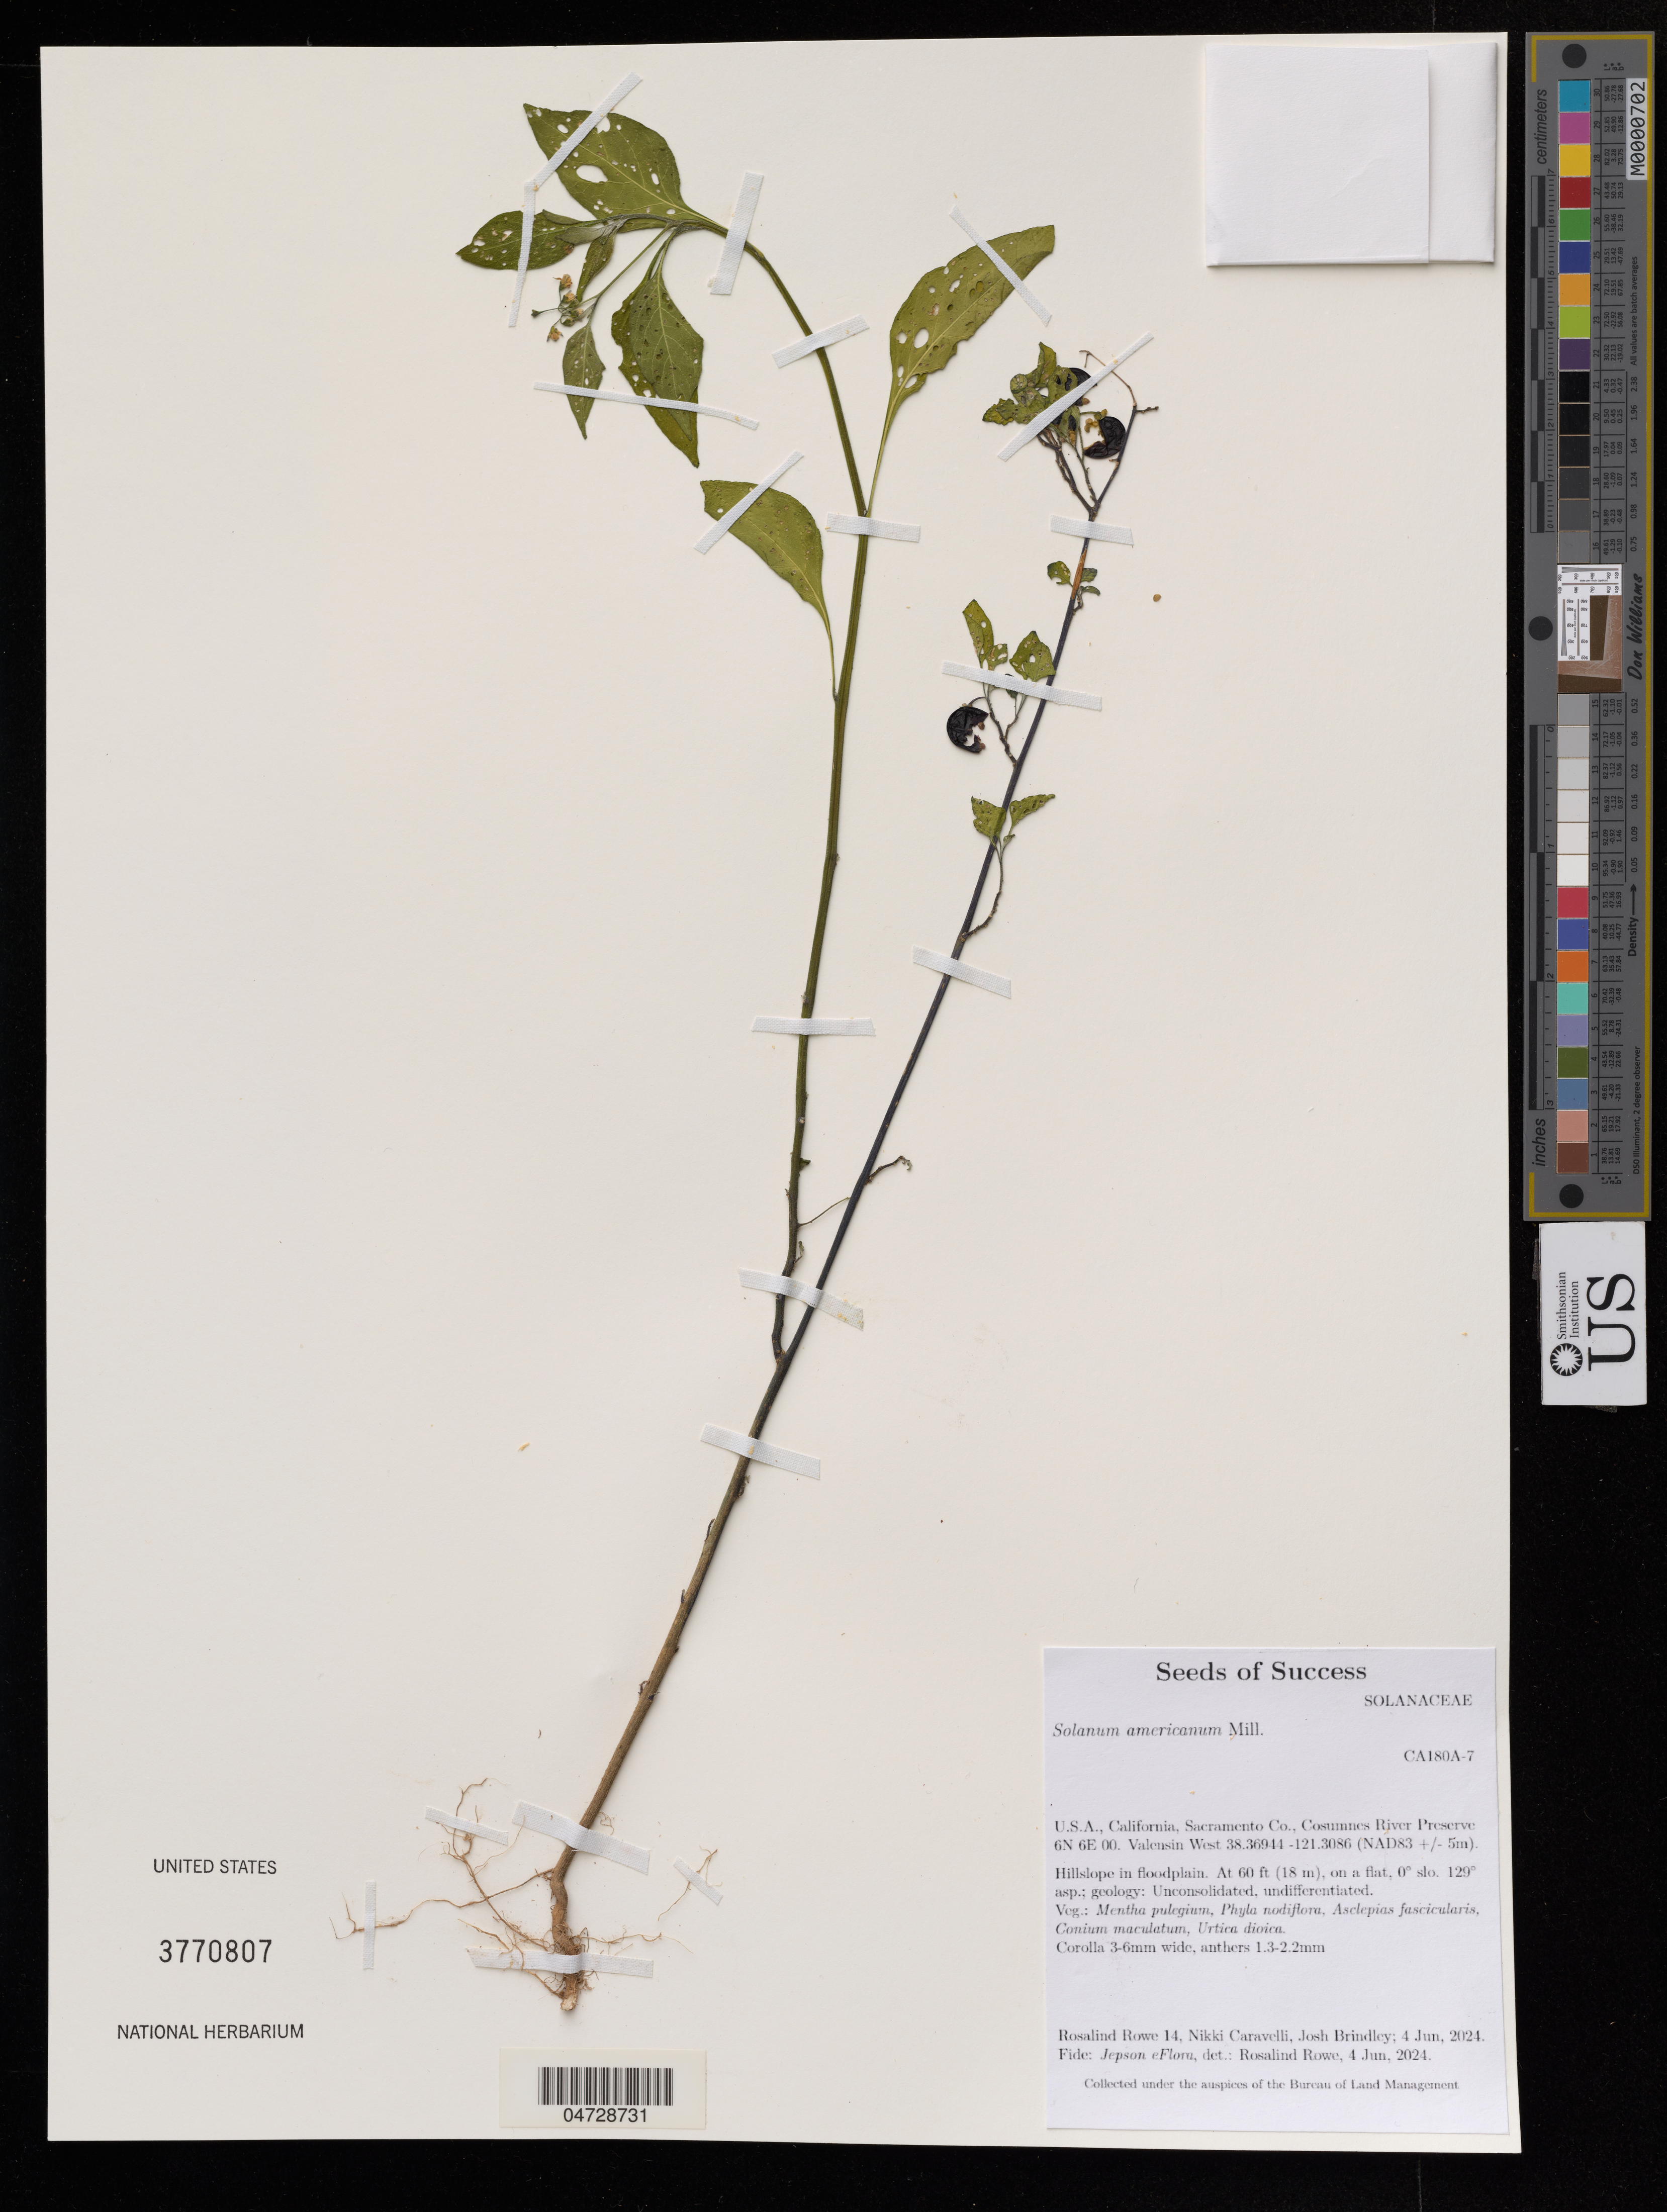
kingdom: Plantae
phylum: Tracheophyta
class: Magnoliopsida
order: Solanales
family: Solanaceae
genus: Solanum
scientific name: Solanum americanum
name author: Mill.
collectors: R. Rowe, N. Caravelli & J. Brindley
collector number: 14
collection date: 2024-06-04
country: United States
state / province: California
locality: Sacramento Co., Cosumnes River Preserve 6N 6E 00. Valensin West.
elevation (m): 18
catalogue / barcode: US 3770807